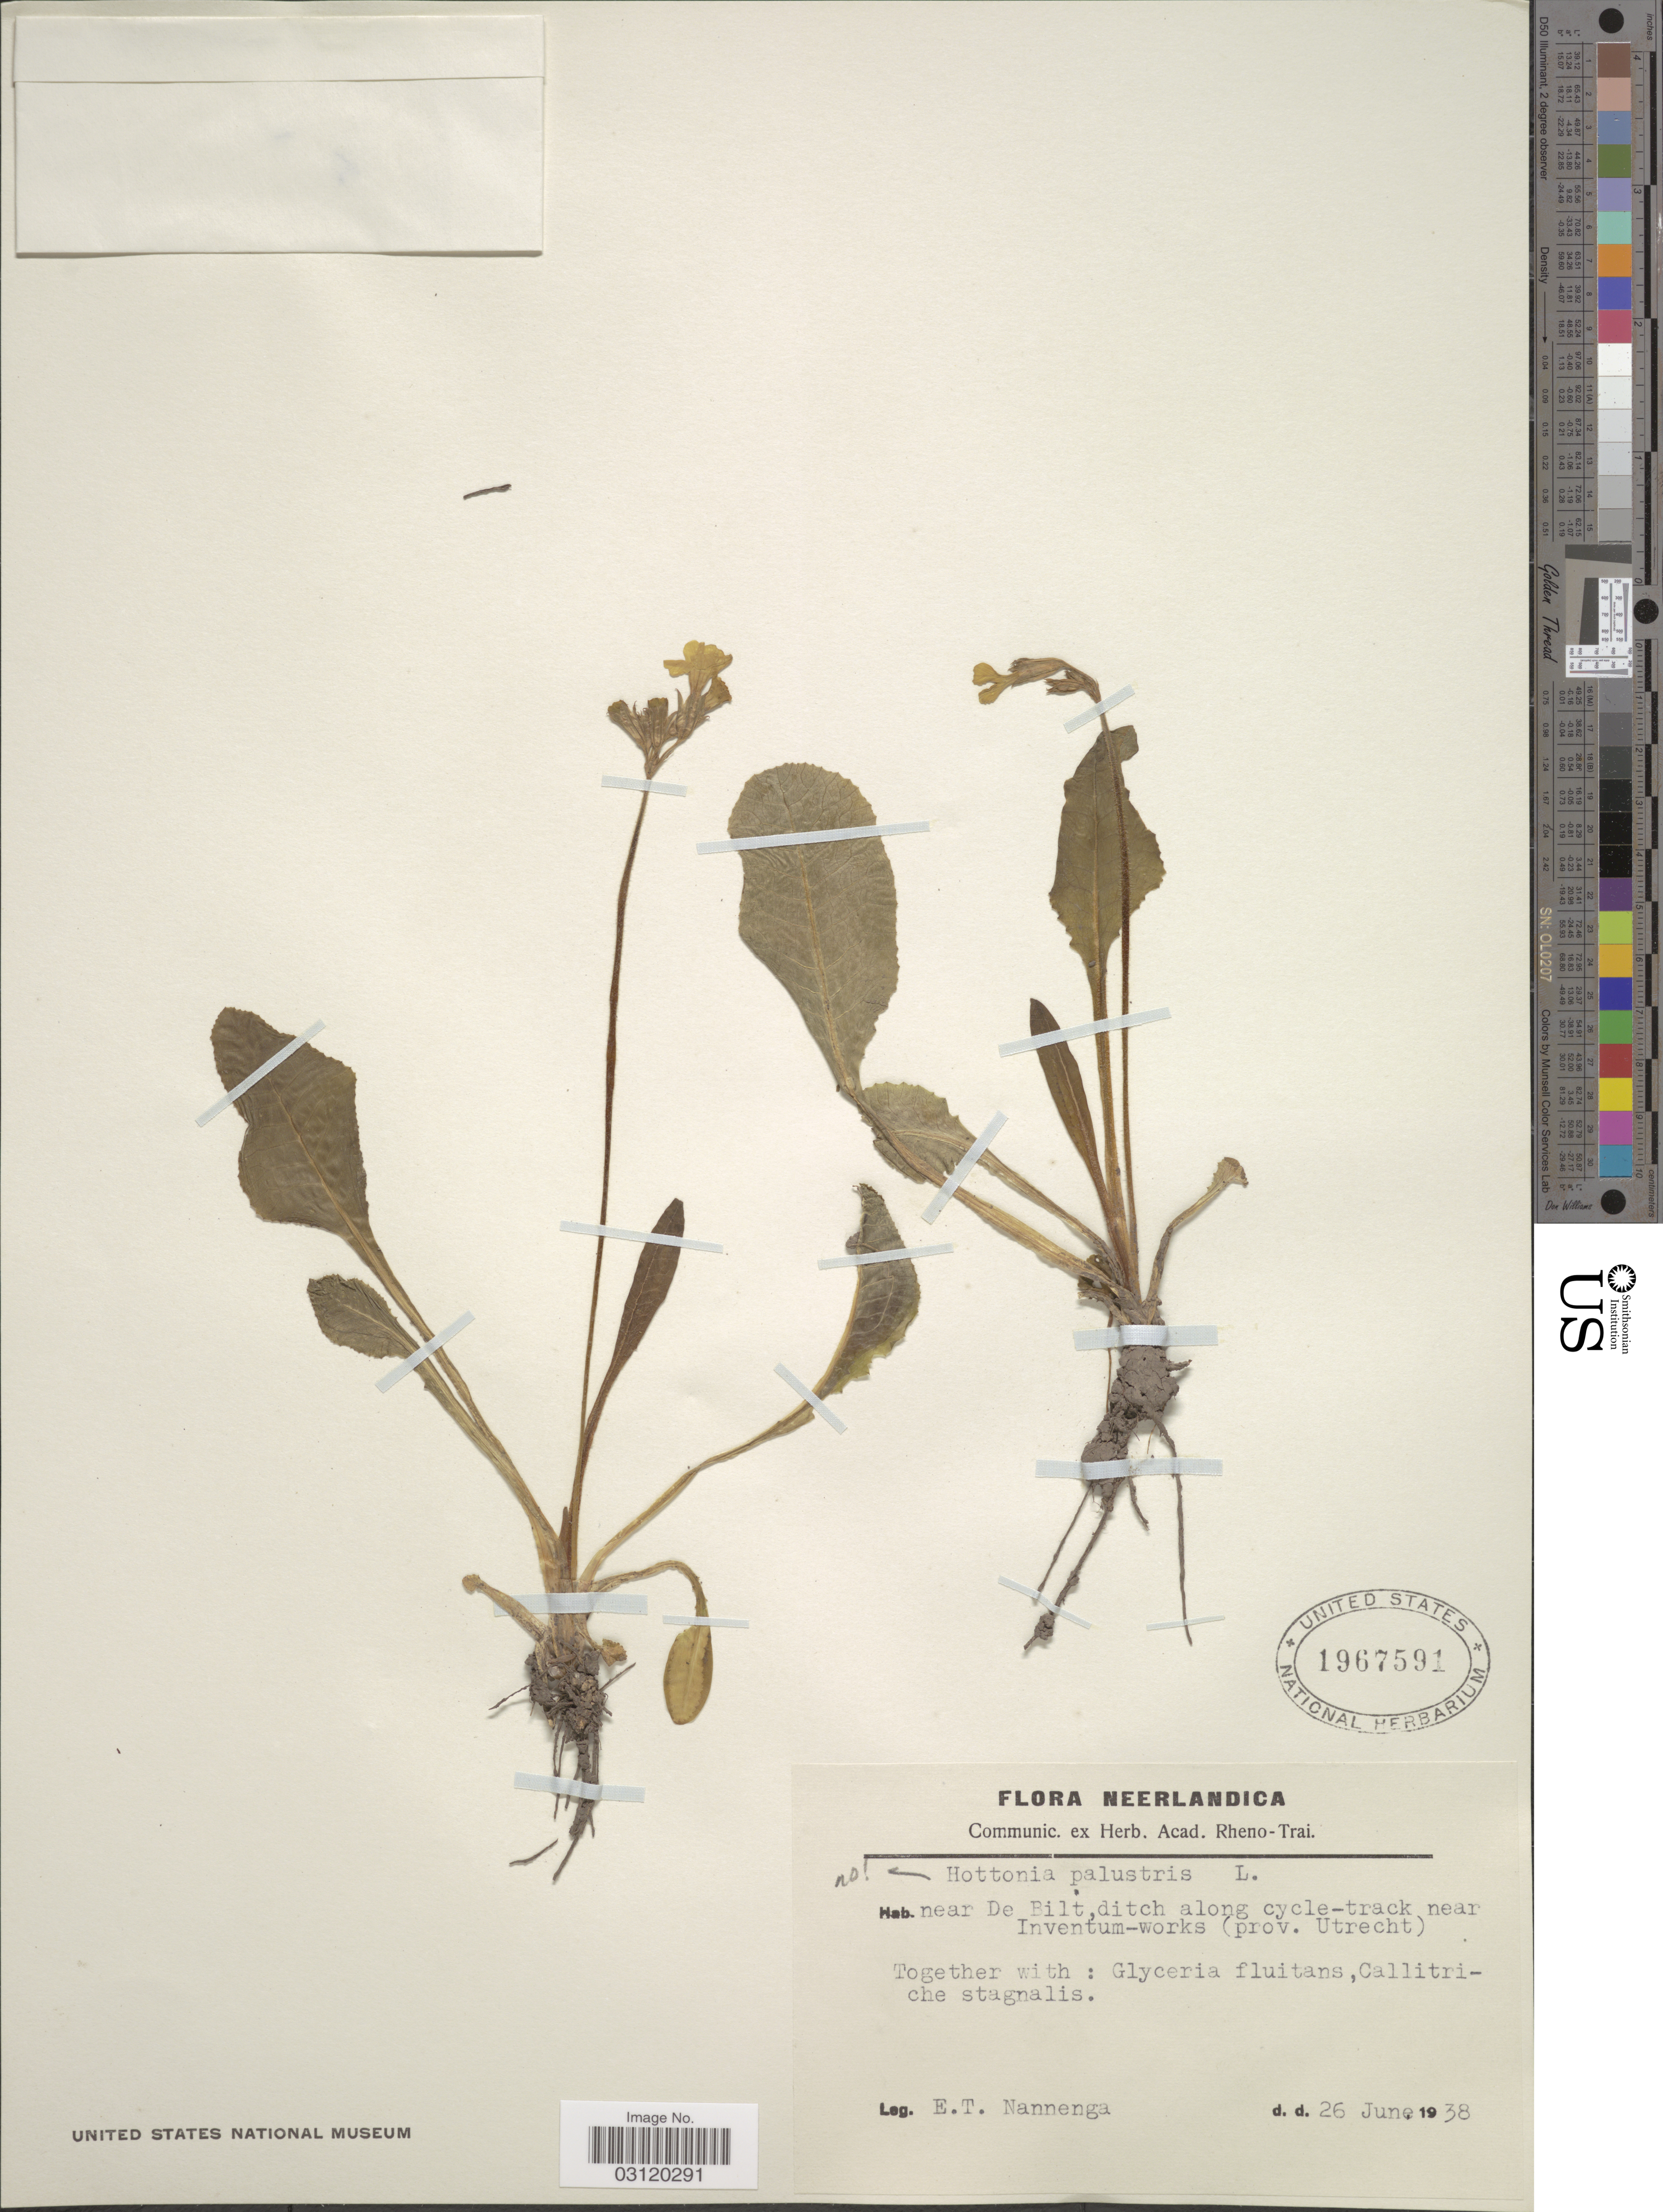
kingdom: Plantae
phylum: Tracheophyta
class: Magnoliopsida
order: Ericales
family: Primulaceae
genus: Primula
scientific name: Primula sp.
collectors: E. Nannenga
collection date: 1938-06-26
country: Netherlands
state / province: Utrecht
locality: Near De Bilt, ditch along cycle-track near Inventum-works (prov. Utrecht).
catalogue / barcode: US 1967591